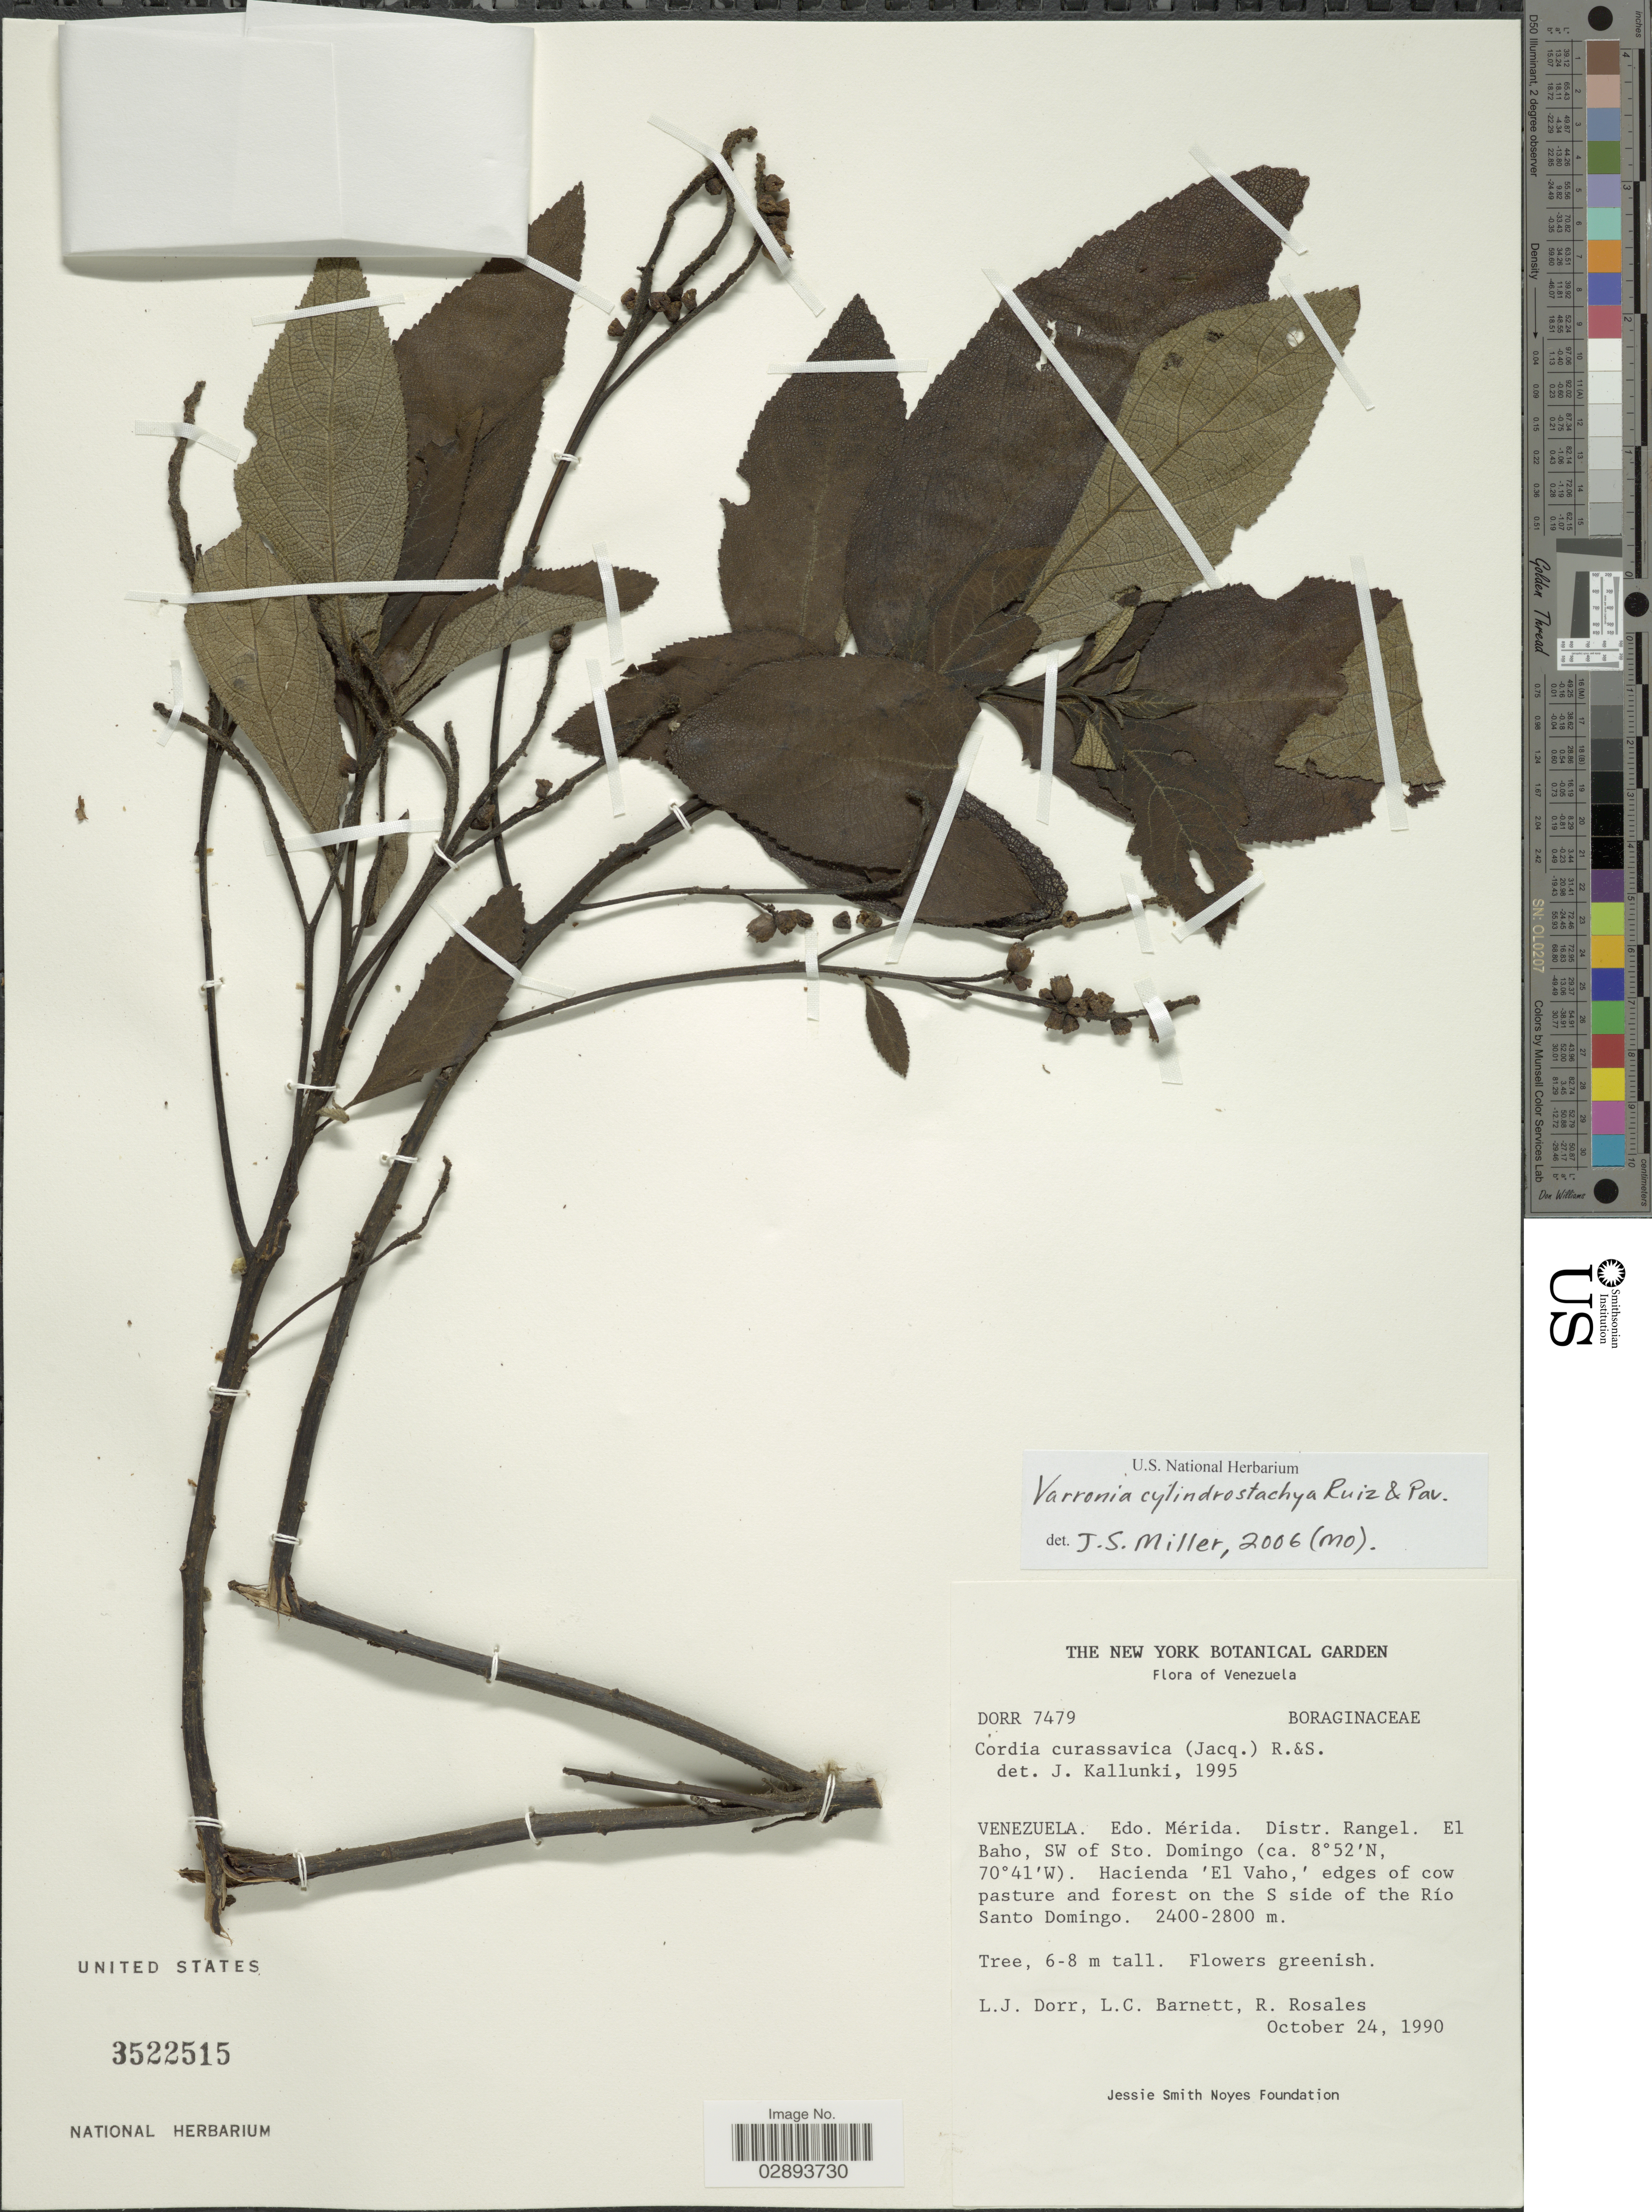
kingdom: Plantae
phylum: Tracheophyta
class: Magnoliopsida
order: Boraginales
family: Cordiaceae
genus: Varronia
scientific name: Varronia cylindrostachya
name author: Ruiz & Pav.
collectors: L. J. Dorr, L. C. Barnett & R. Rosales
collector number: DORR7479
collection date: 1990-10-24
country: Venezuela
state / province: Mérida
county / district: Rangel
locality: El Baho, SW of Sto. Domingo. Hacienda 'El Vaho' S side of the Río Santo Domingo.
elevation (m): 2400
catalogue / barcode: US 3522515